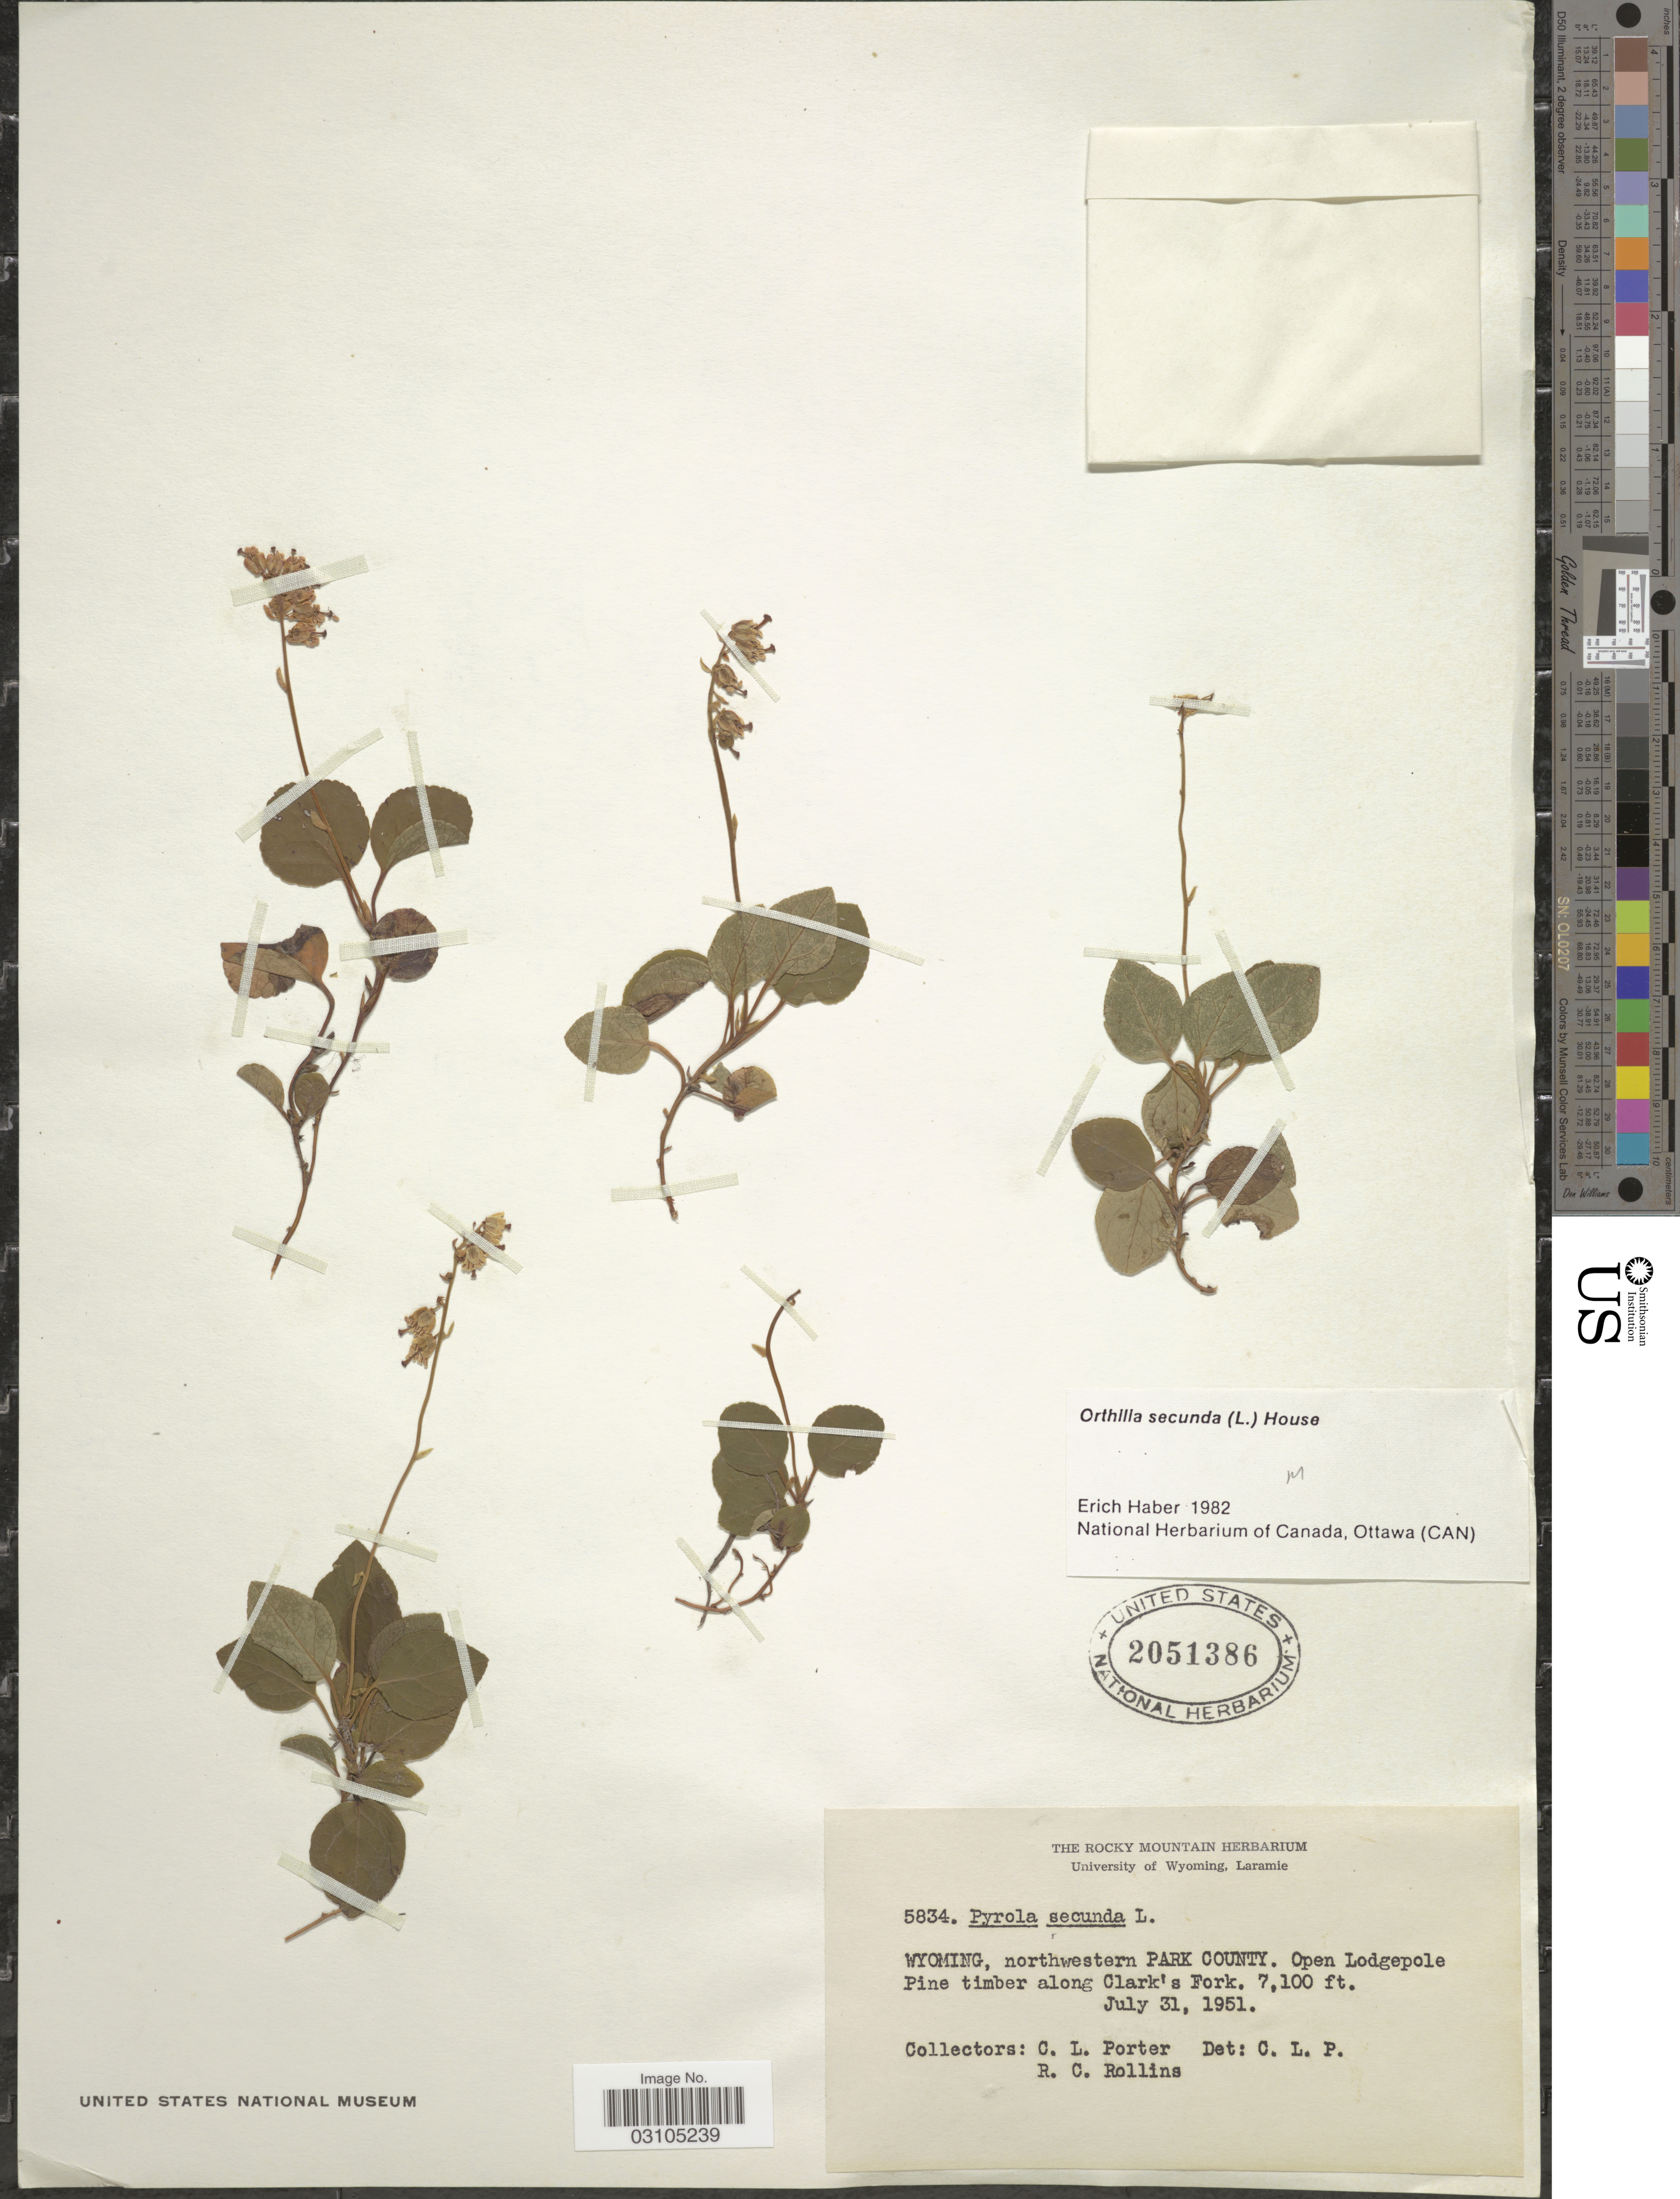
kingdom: Plantae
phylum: Tracheophyta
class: Magnoliopsida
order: Ericales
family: Ericaceae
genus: Orthilia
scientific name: Orthilia secunda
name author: (L.) House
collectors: C. L. Porter & R. C. Rollins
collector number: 5834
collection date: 1951-07-31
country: United States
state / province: Wyoming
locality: Northwestern Park County. Open Lodgepole Pine timber along Clark's Fork.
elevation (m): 2164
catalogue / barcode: US 2051386